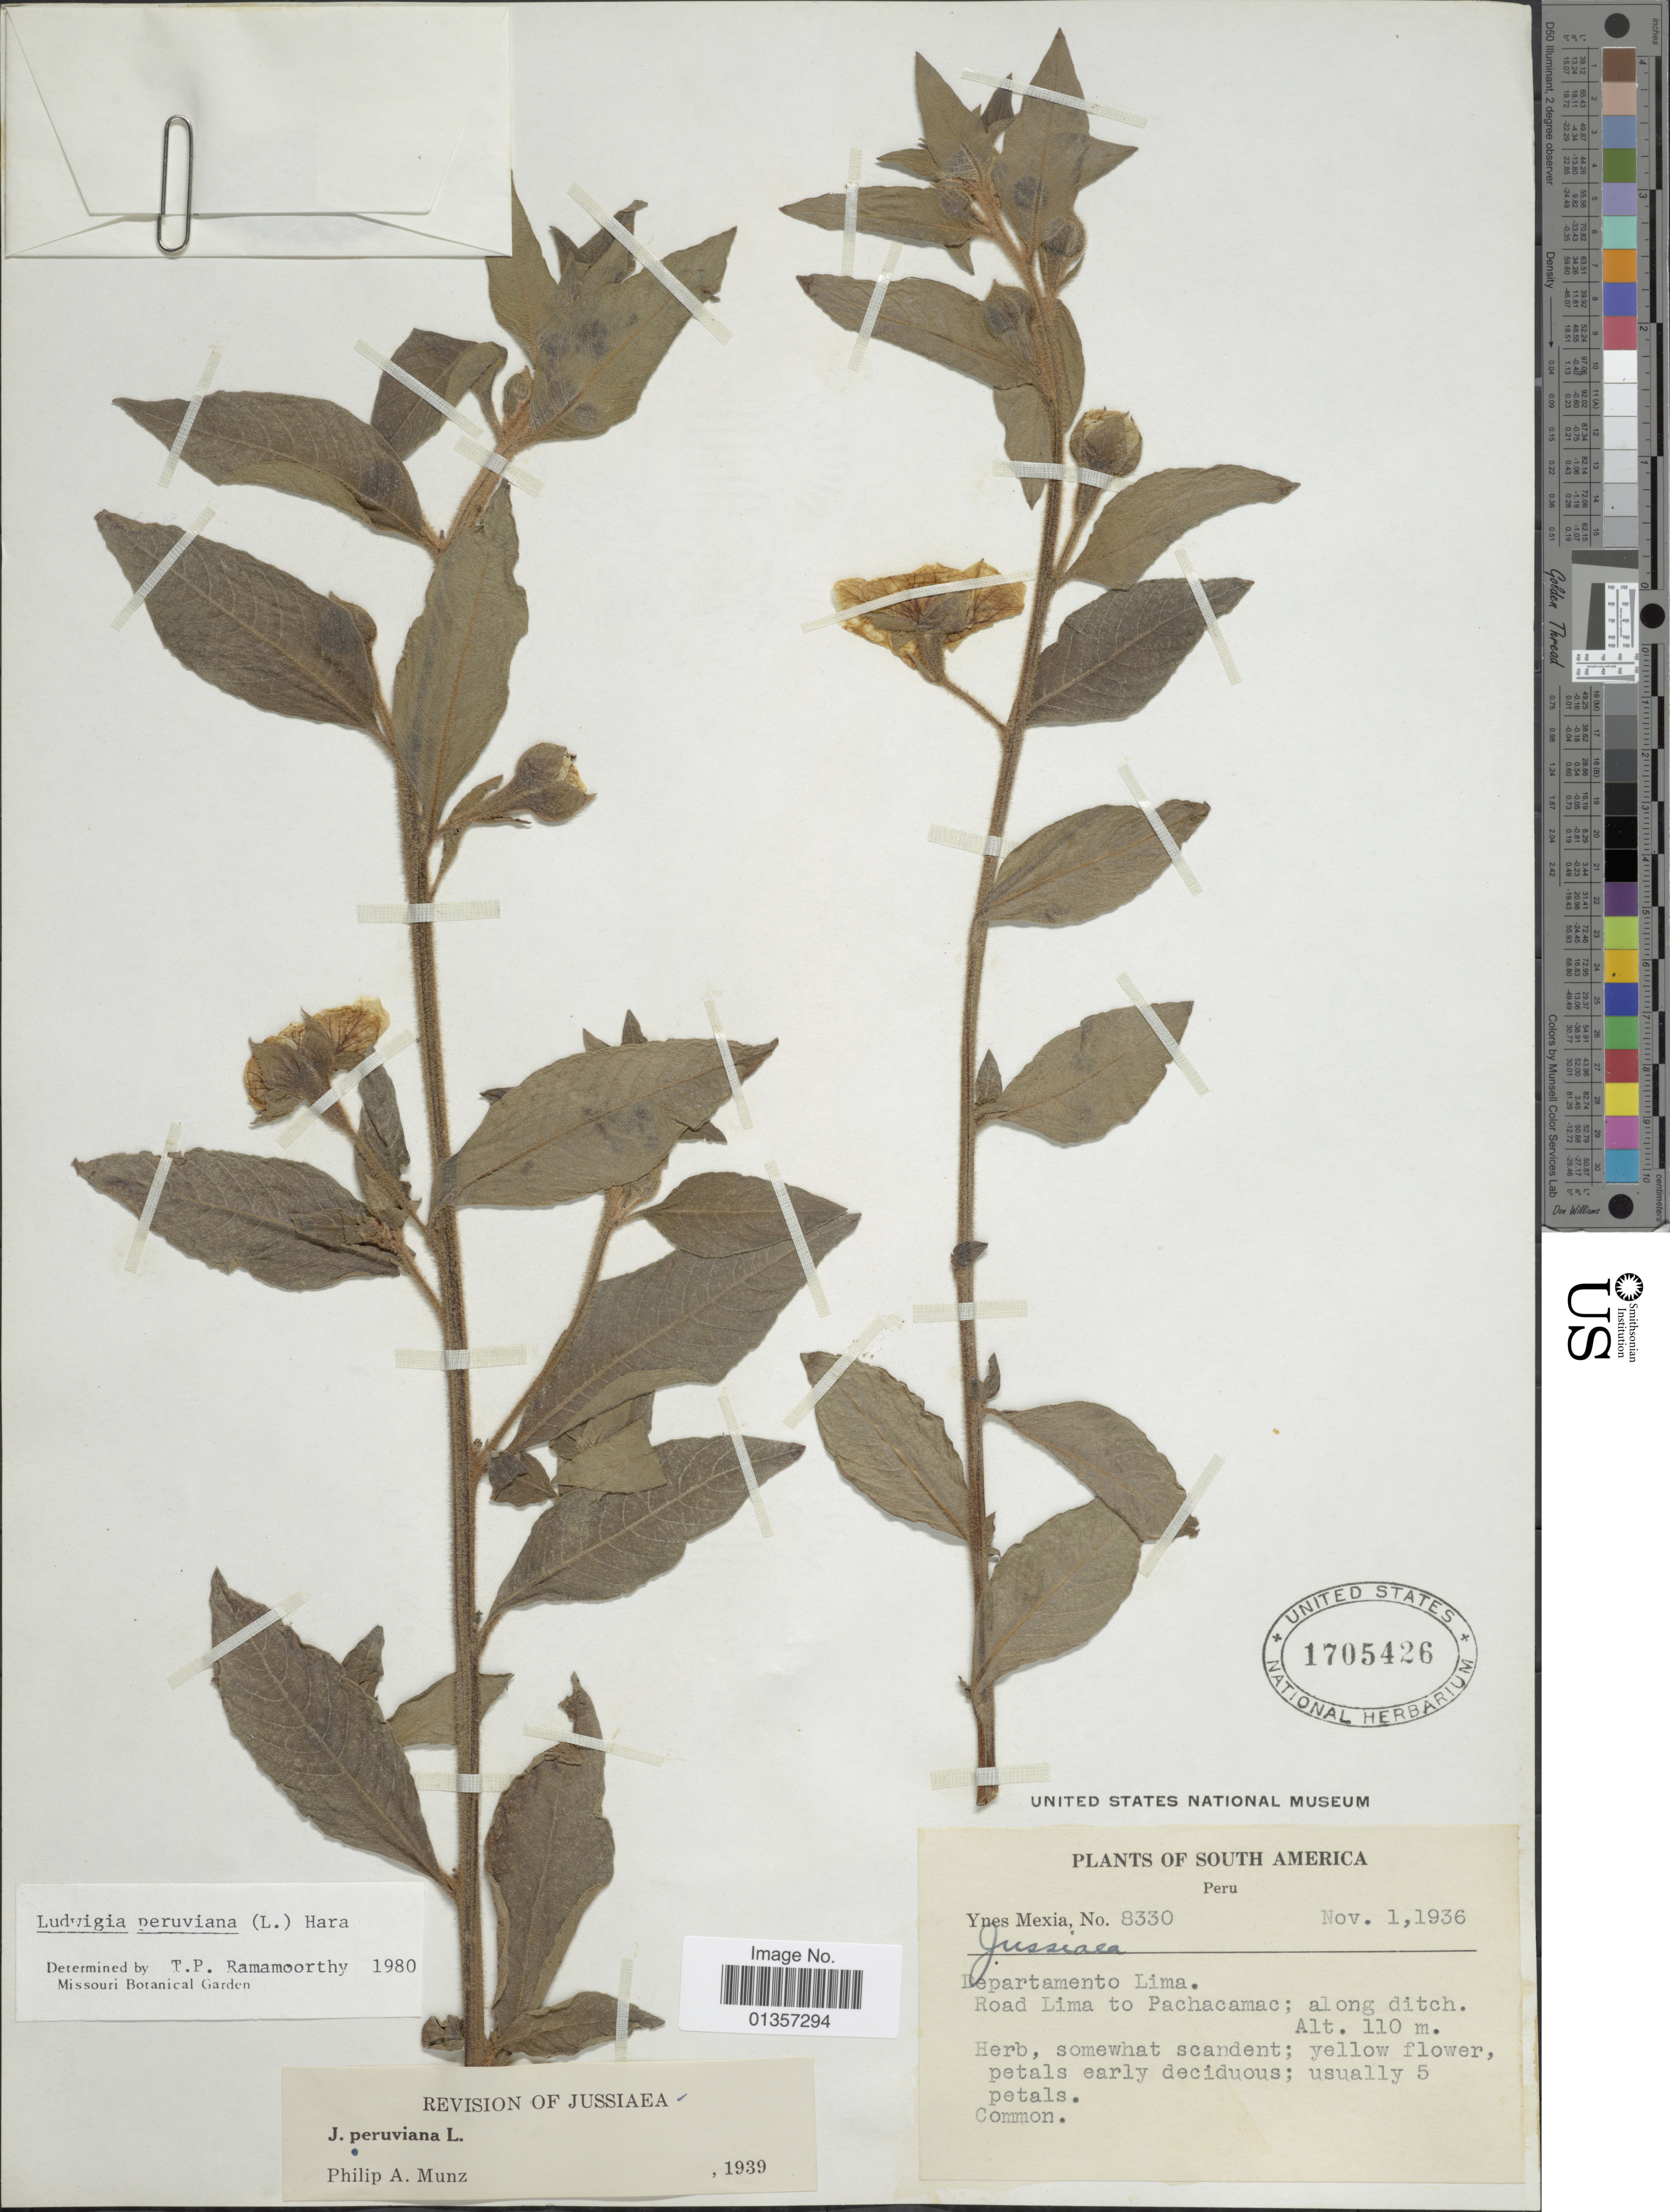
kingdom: Plantae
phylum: Tracheophyta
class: Magnoliopsida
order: Myrtales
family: Onagraceae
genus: Ludwigia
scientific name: Ludwigia peruviana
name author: (L.) H. Hara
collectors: Y. Mexia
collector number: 8330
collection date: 1936-11-01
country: Peru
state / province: Lima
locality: Road Lima to Pachacamac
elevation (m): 110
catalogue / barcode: US 1705426